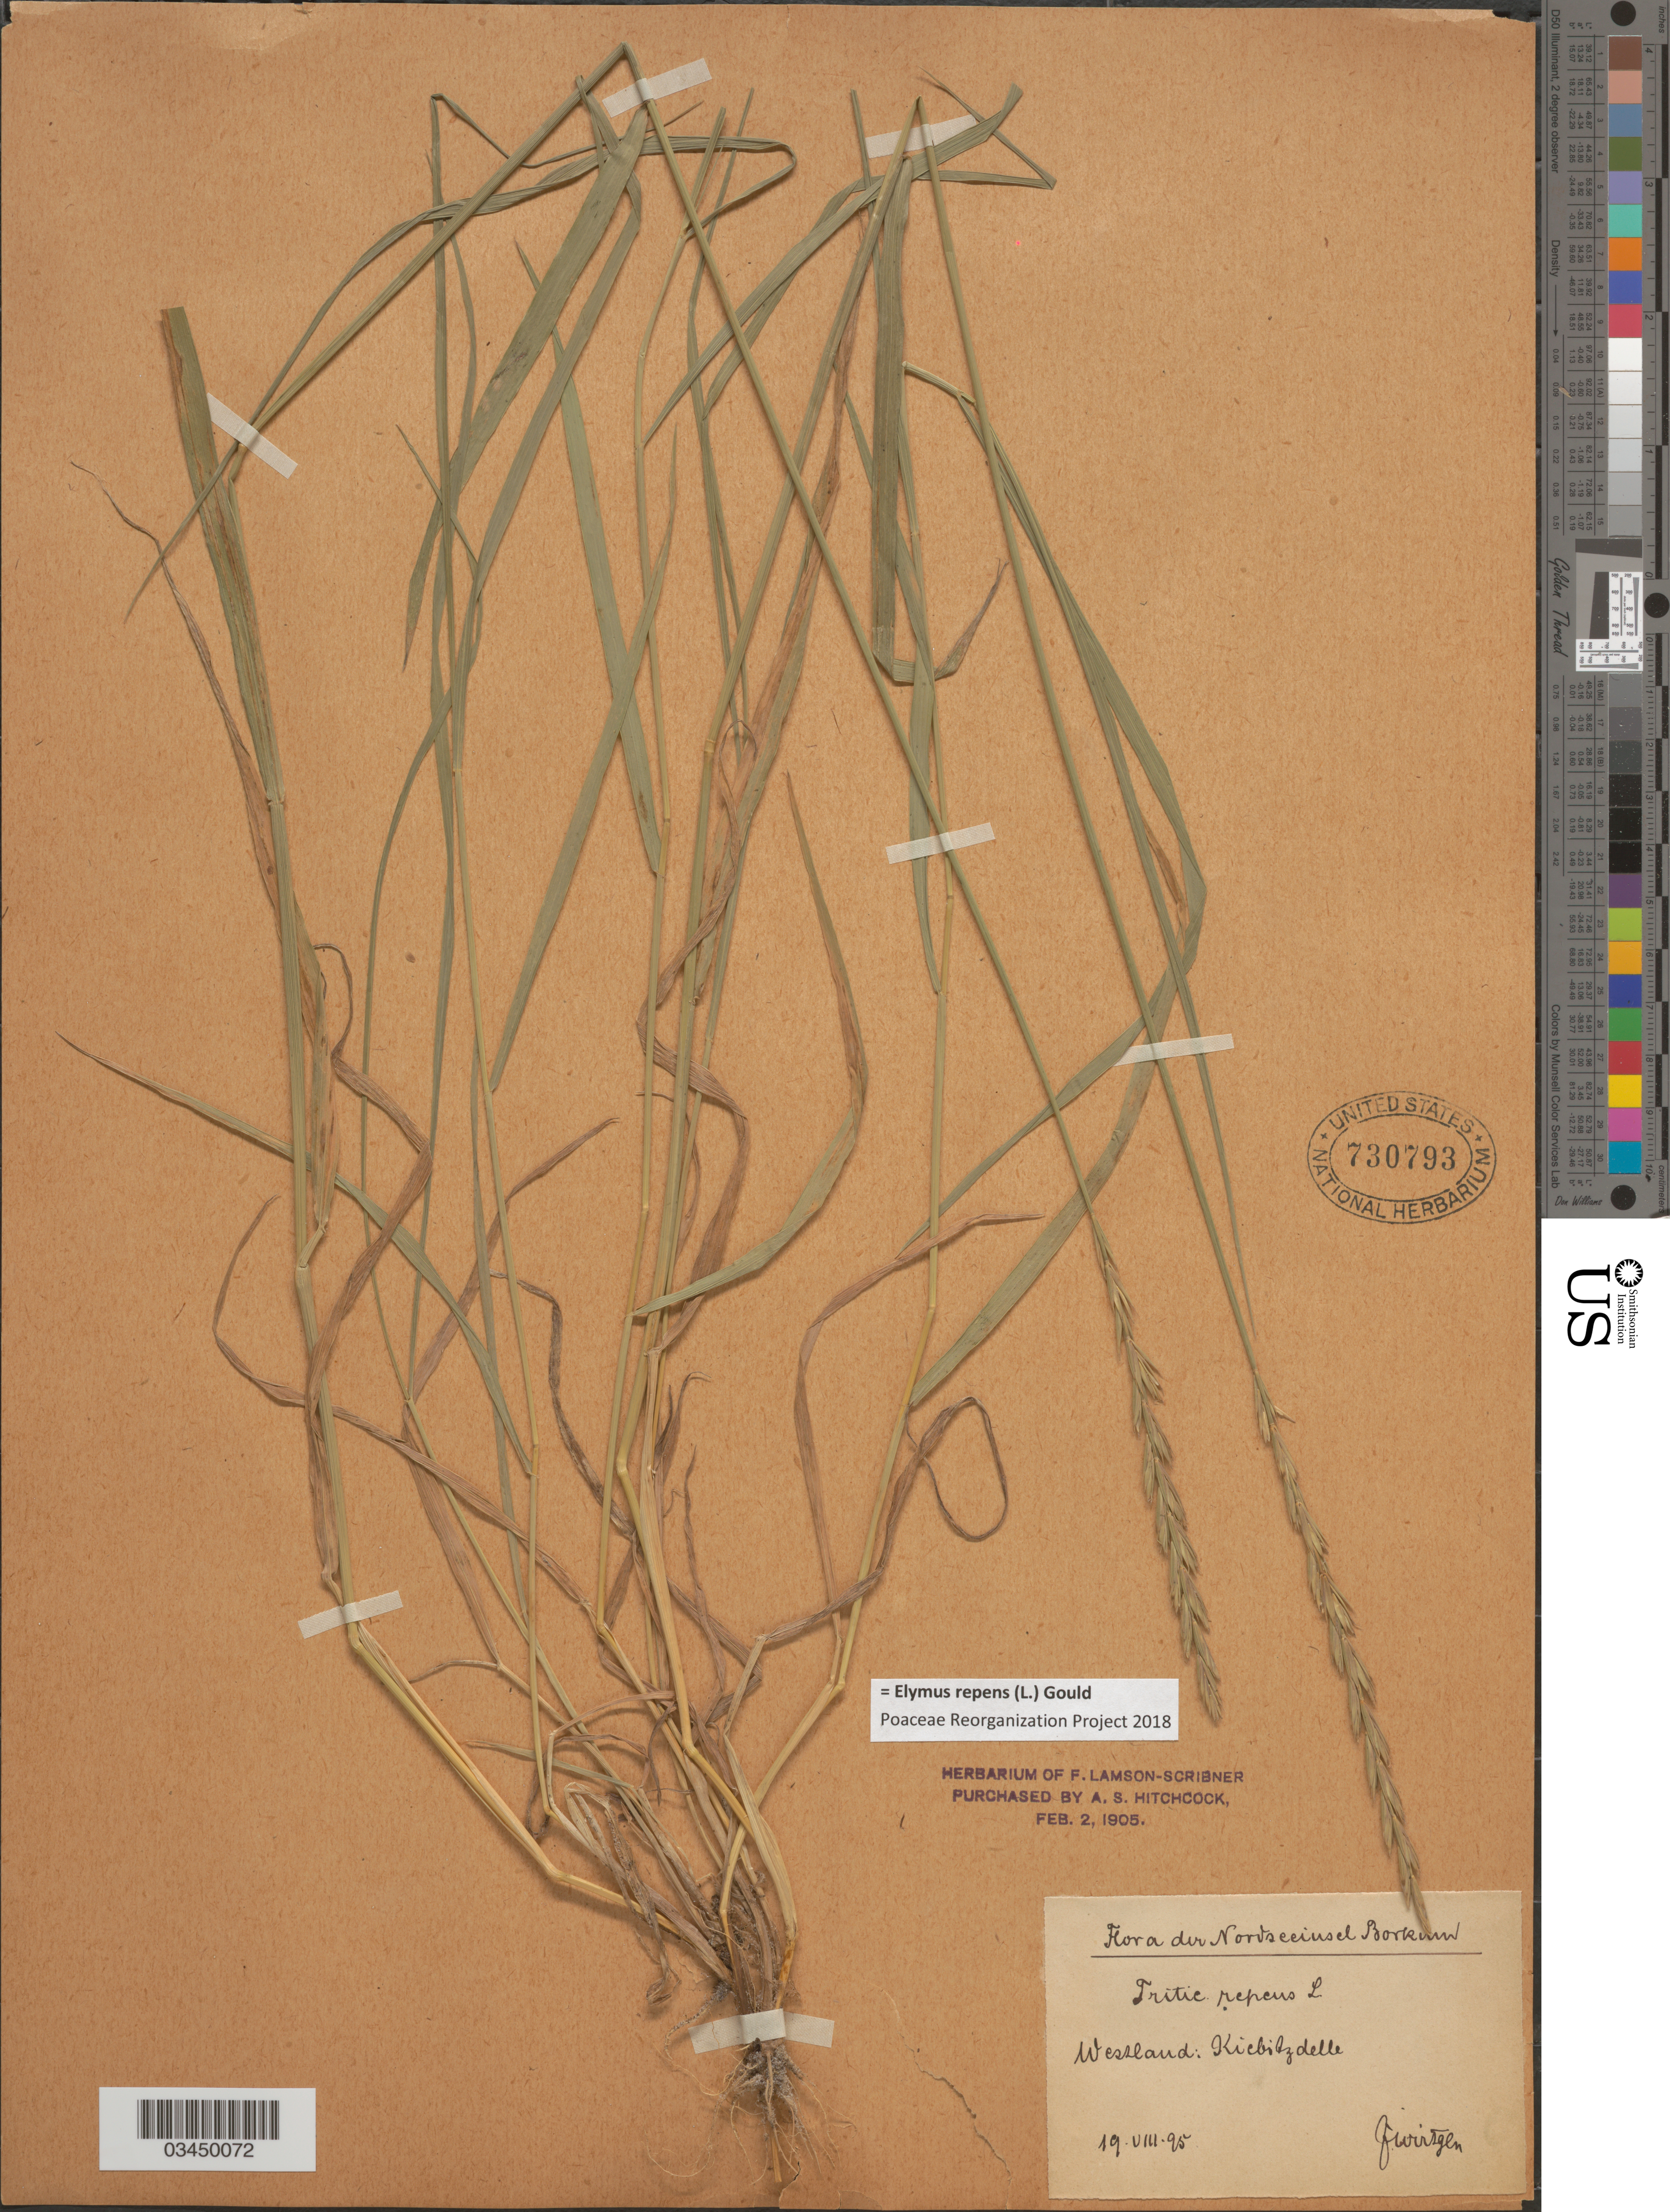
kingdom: Plantae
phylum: Tracheophyta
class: Liliopsida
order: Poales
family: Poaceae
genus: Elymus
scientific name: Elymus repens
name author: (L.) Gould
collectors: F. Wirtgen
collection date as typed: Transcribed d/m/y: 19/8/95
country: Germany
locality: Nordseeinsel Borkum. Westland: Kiebitzdelle.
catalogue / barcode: US 730793